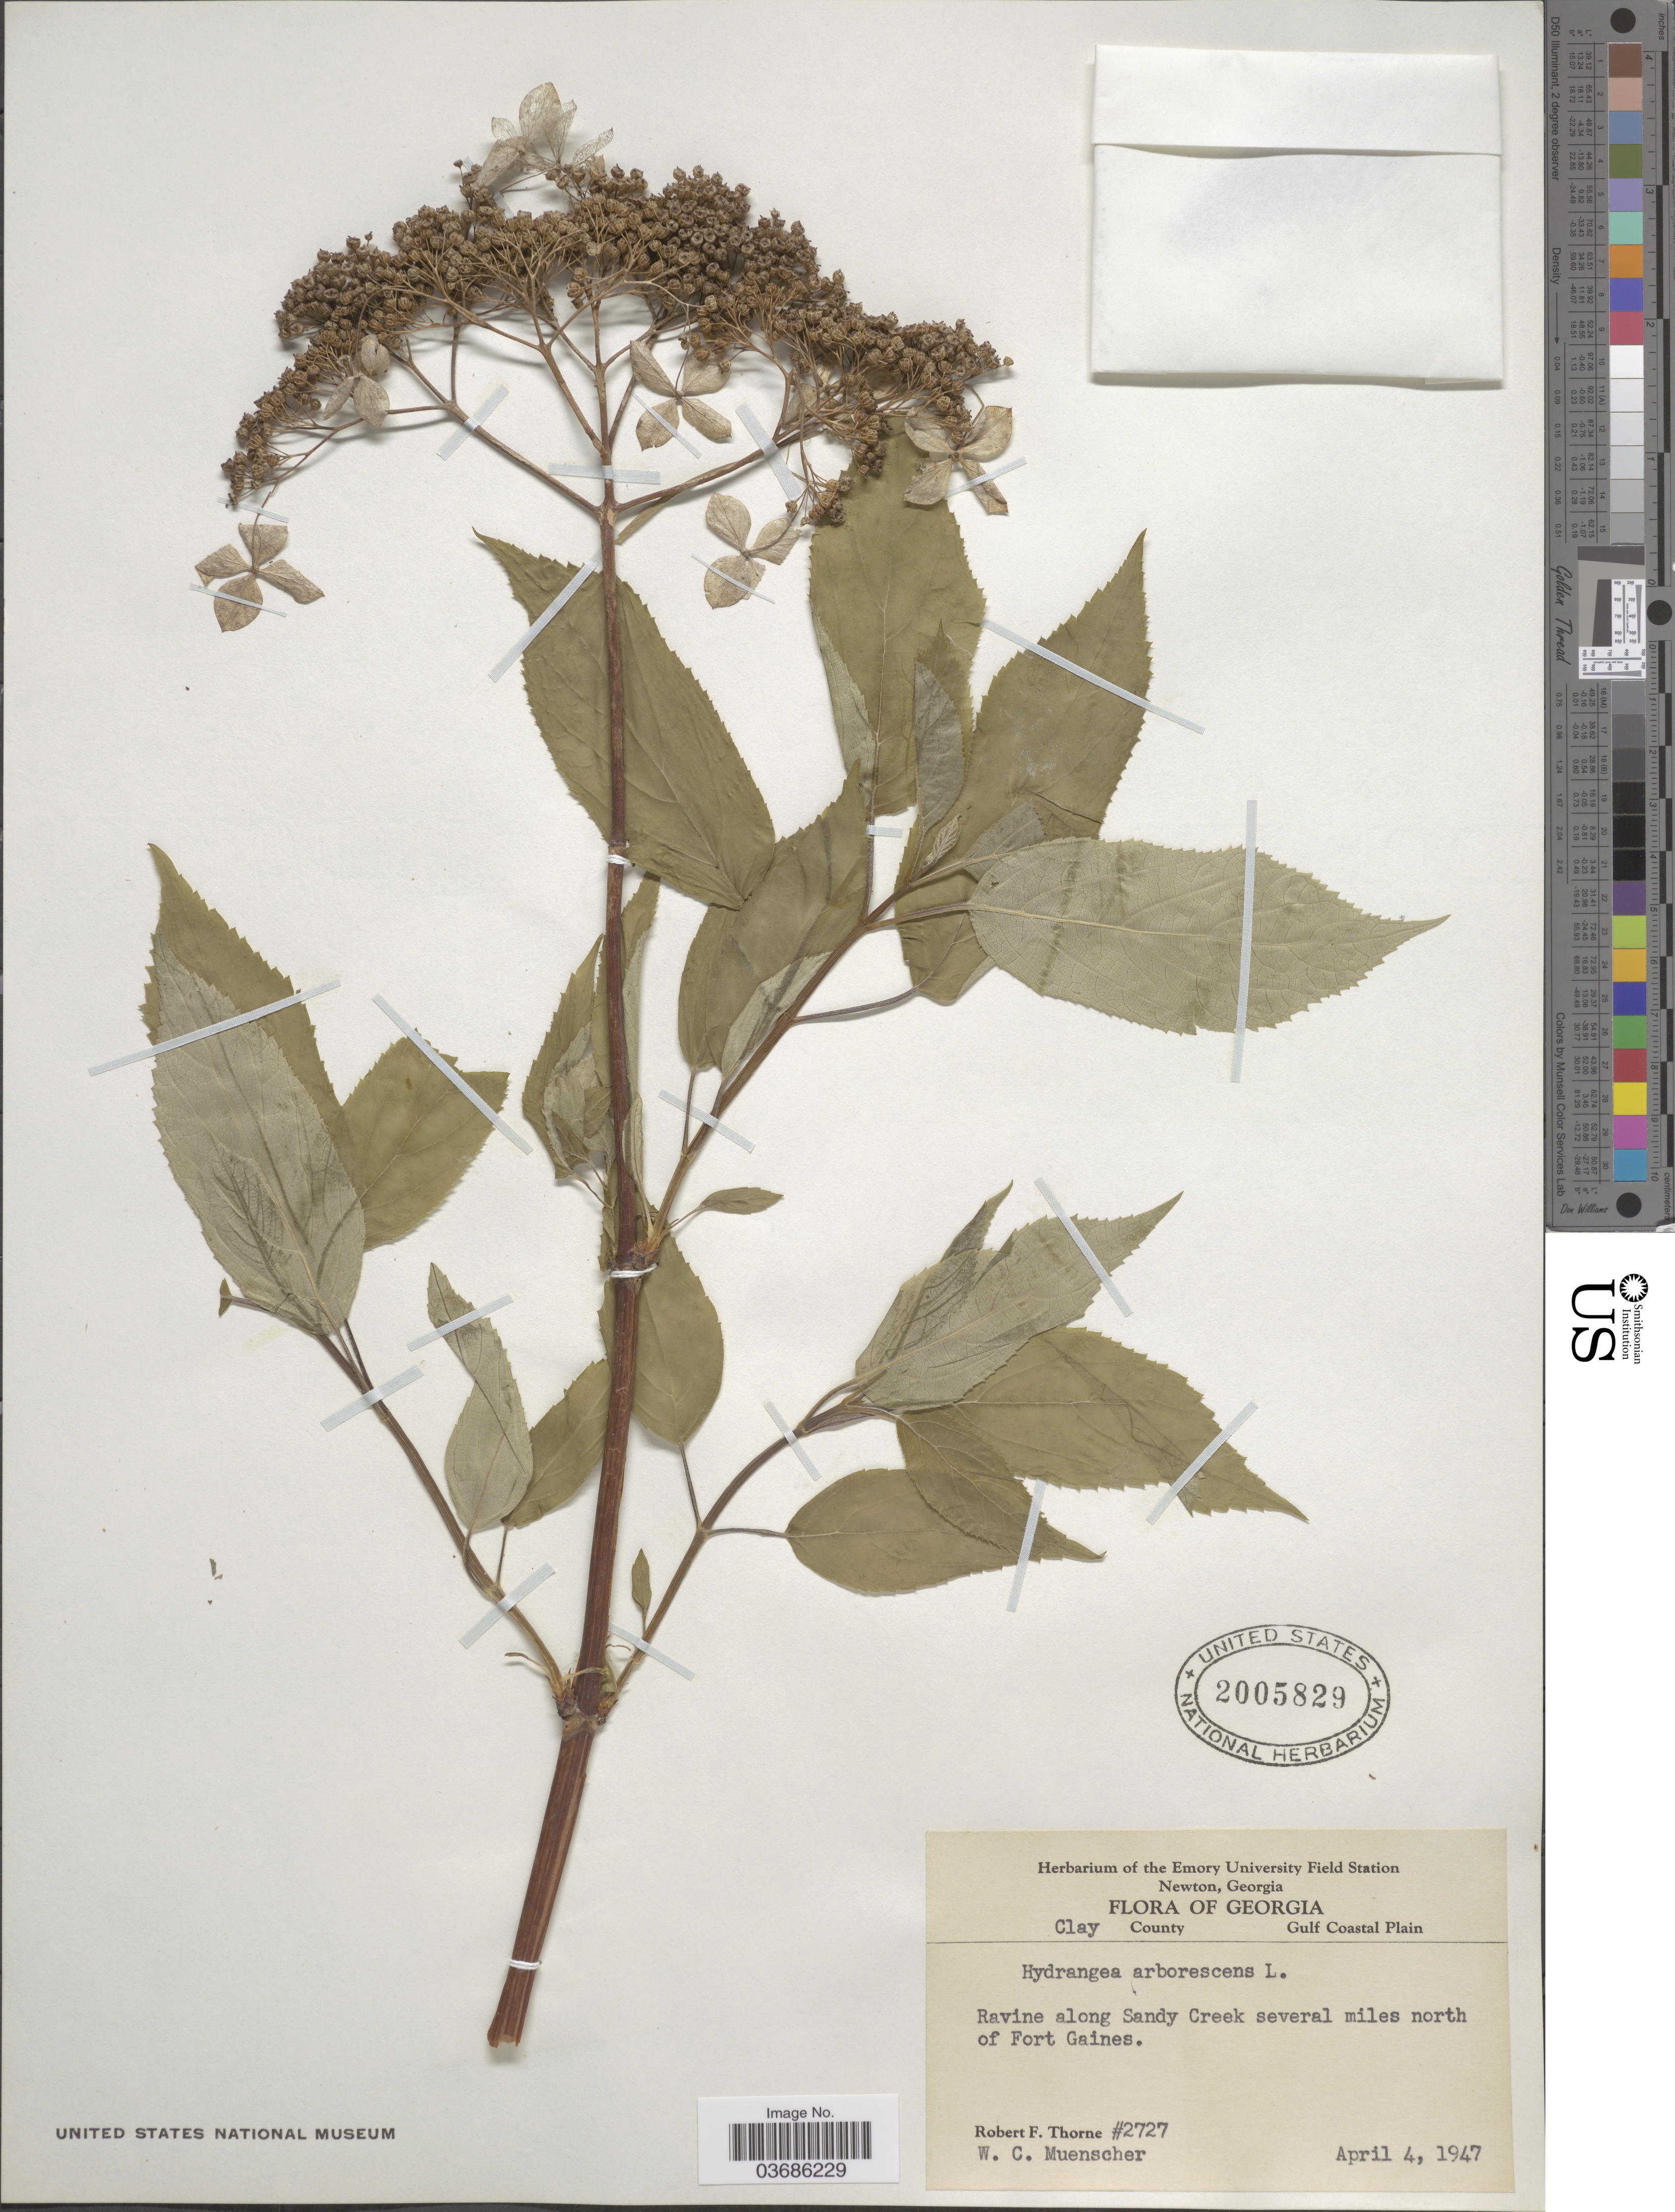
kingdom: Plantae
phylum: Tracheophyta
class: Magnoliopsida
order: Cornales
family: Hydrangeaceae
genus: Hydrangea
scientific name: Hydrangea arborescens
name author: L.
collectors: R. F. Thorne & W. Muenscher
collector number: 2727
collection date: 1947-04-04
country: United States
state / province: Georgia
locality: Clay County. Gulf Coastal Plain. Ravine along Sandy Creek several miles north of Fort Gaines.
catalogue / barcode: US 2005829